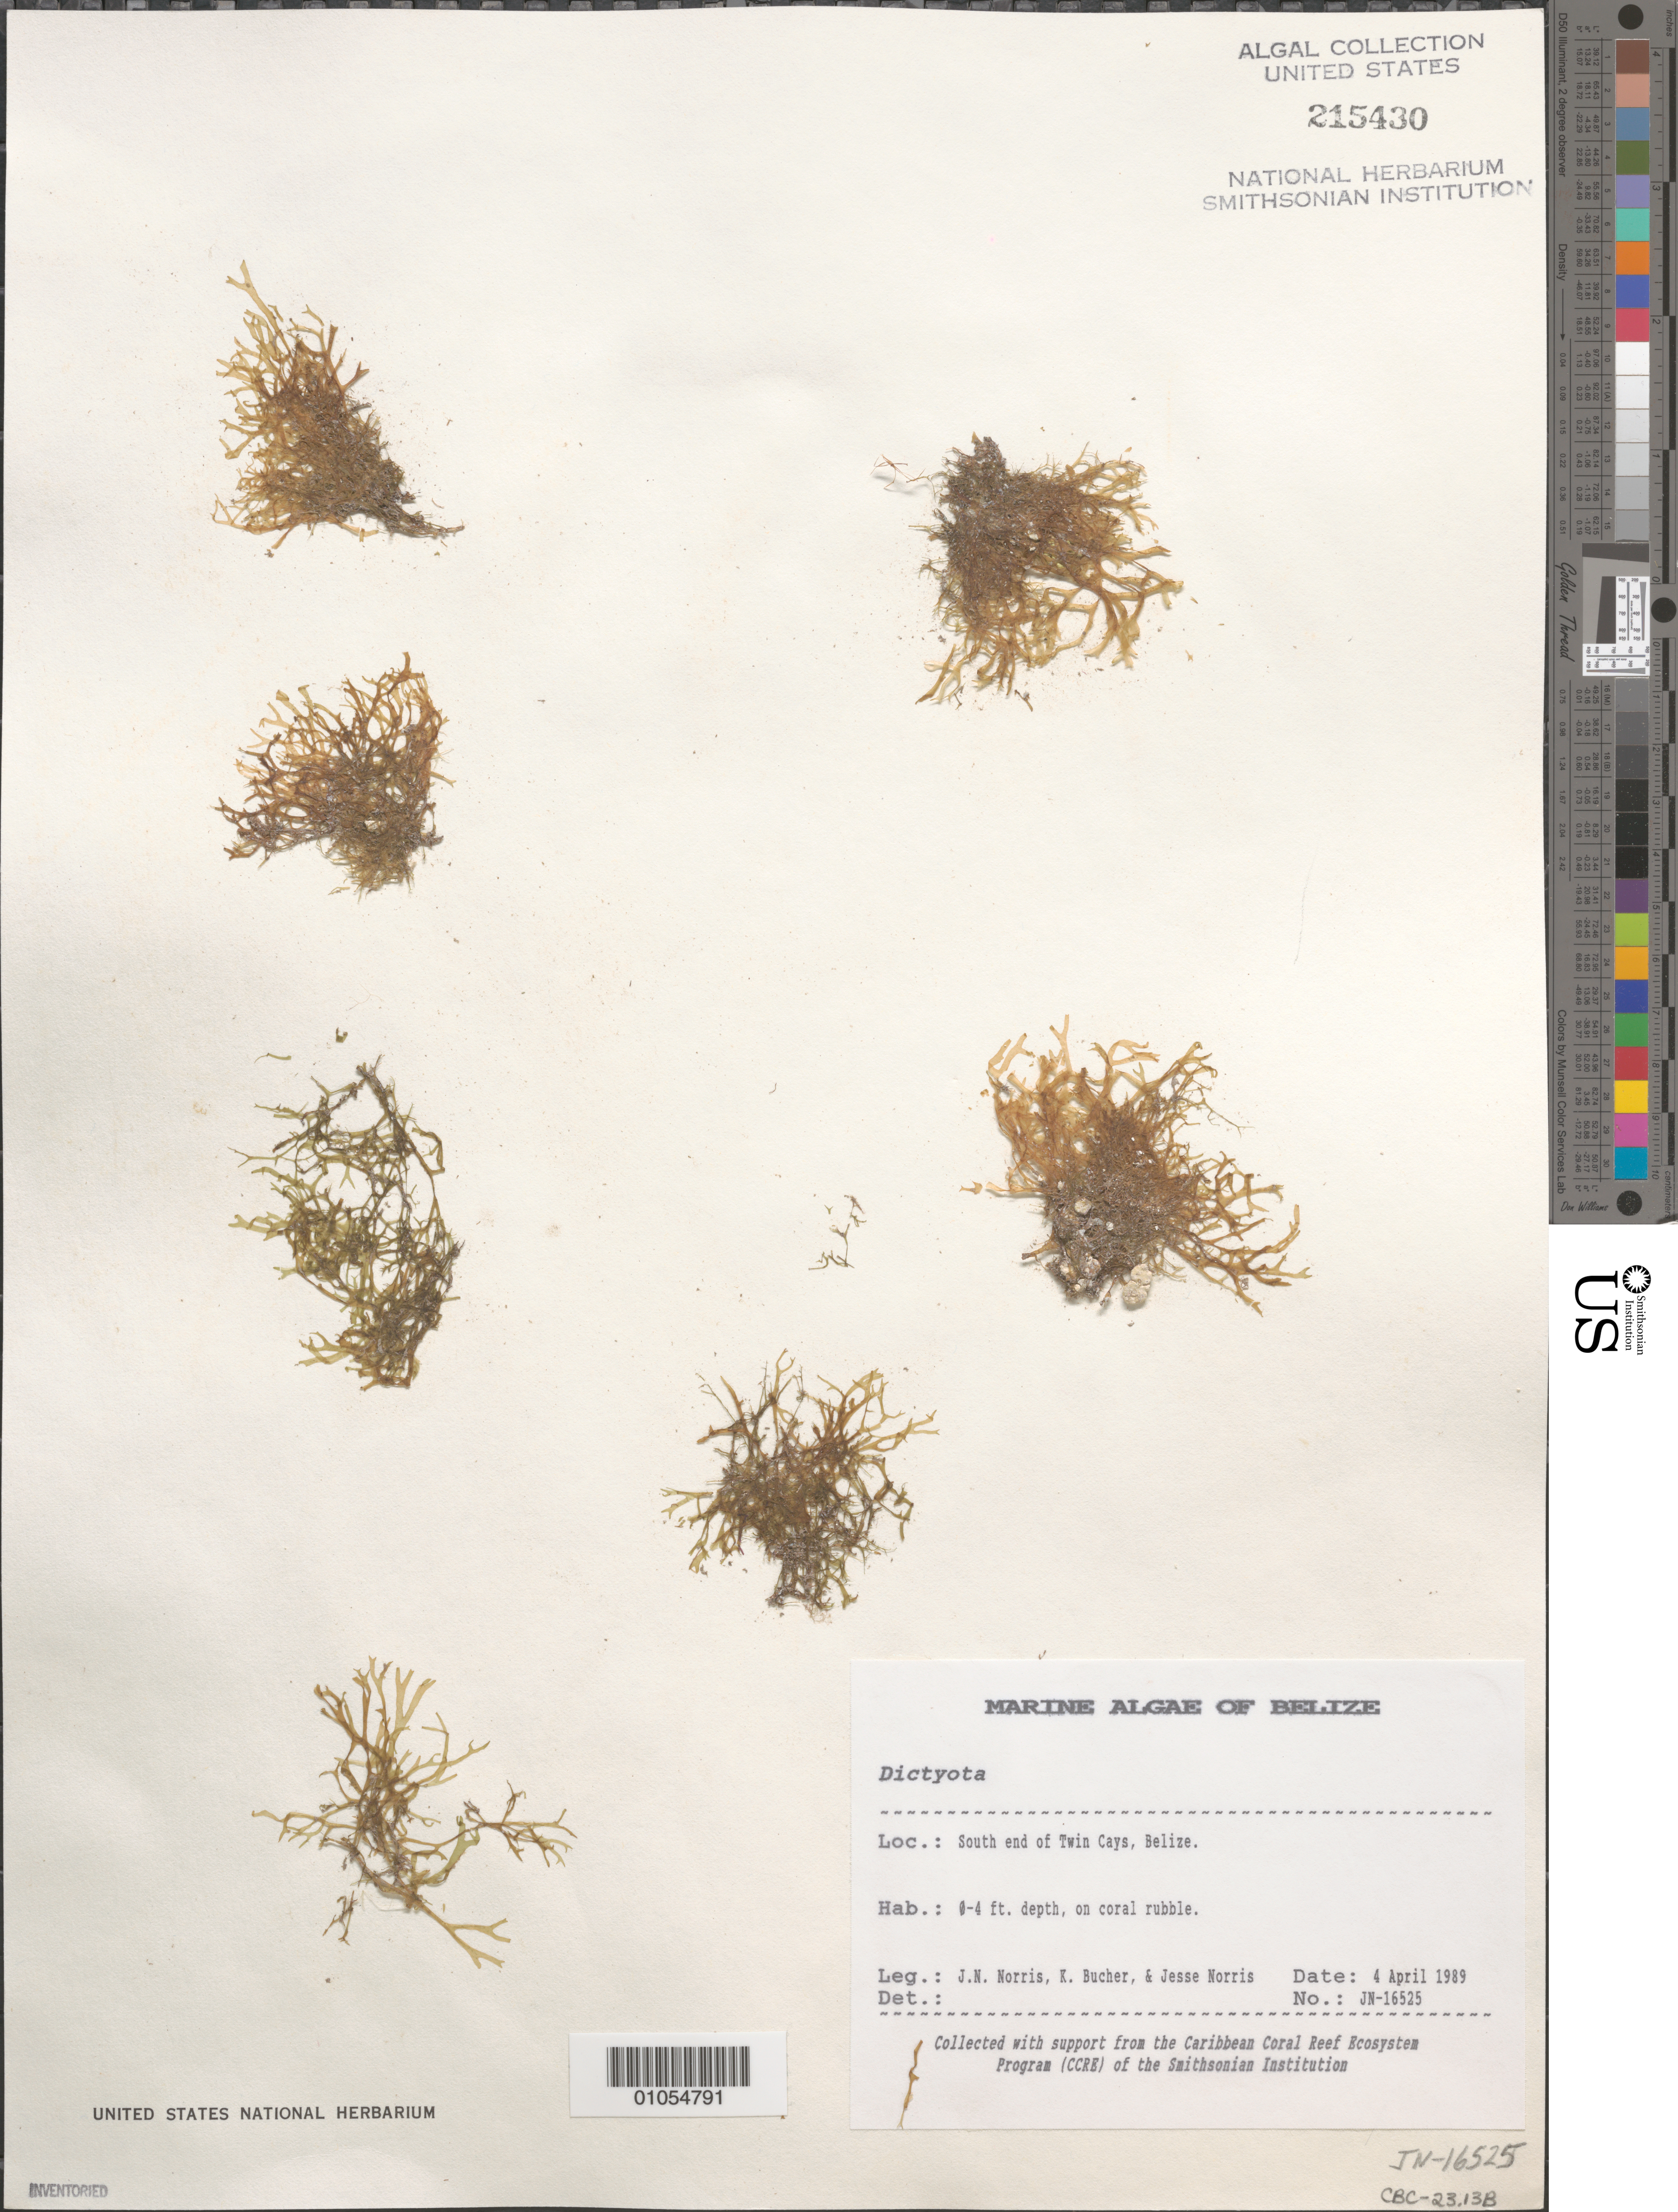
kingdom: Chromista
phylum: Ochrophyta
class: Phaeophyceae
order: Dictyotales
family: Dictyotaceae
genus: Dictyota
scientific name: Dictyota sp.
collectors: J. N. Norris, K. E. Bucher & J. A. Norris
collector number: JN-16525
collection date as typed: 04 Apr 1989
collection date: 1989-04-04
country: Belize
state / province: Stann Creek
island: Twin Cays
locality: South end of Twin Cays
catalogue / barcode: US 215430